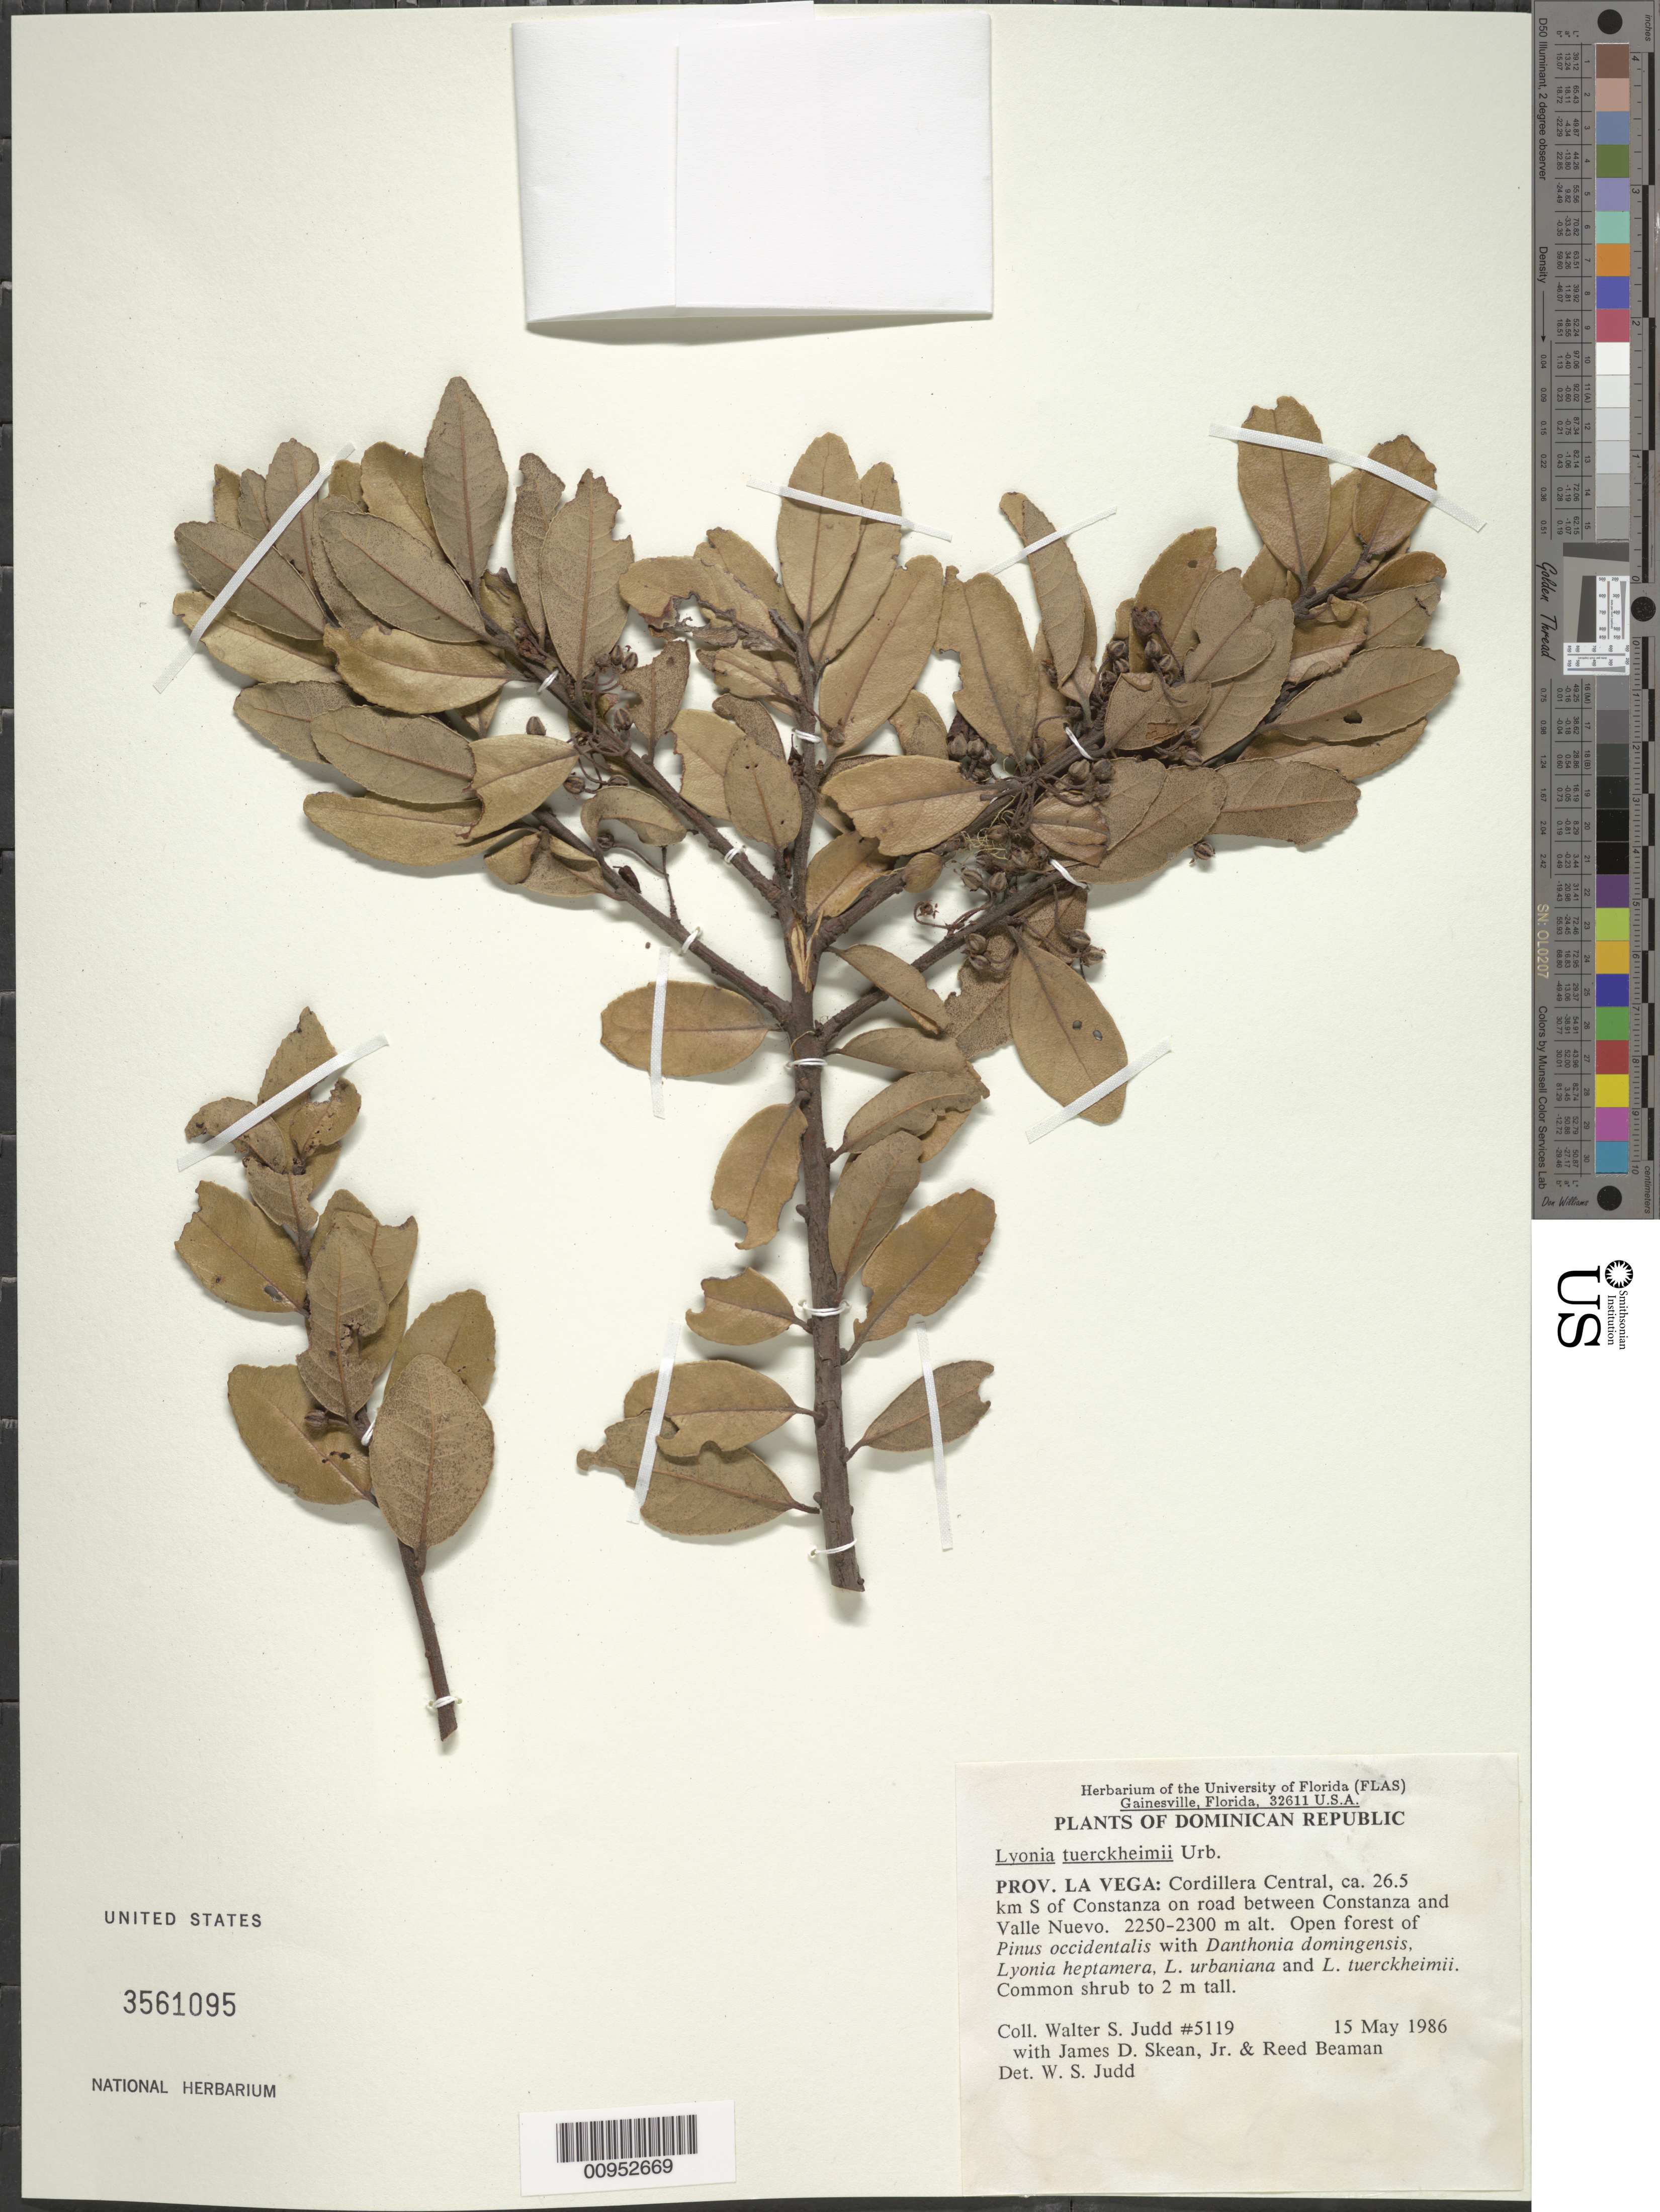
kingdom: Plantae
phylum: Tracheophyta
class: Magnoliopsida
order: Ericales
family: Ericaceae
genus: Lyonia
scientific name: Lyonia tuerckheimii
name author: Urb.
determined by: Judd, Walter S.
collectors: W. S. Judd, J. D. Skean & R. S. Beaman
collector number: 5119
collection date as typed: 15 May 1986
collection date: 1986-05-15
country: Dominican Republic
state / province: La Vega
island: Hispaniola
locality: Cordillera Central, ca. 26.5 km S of Constanza on road between Constanza and Valle Nuevo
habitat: Open forest of Pinus occidentalis with Danthonia domingensis, Lyonia heptamera, L. urbaniana and L. tuerckheimii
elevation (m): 2250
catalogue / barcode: US 3561095